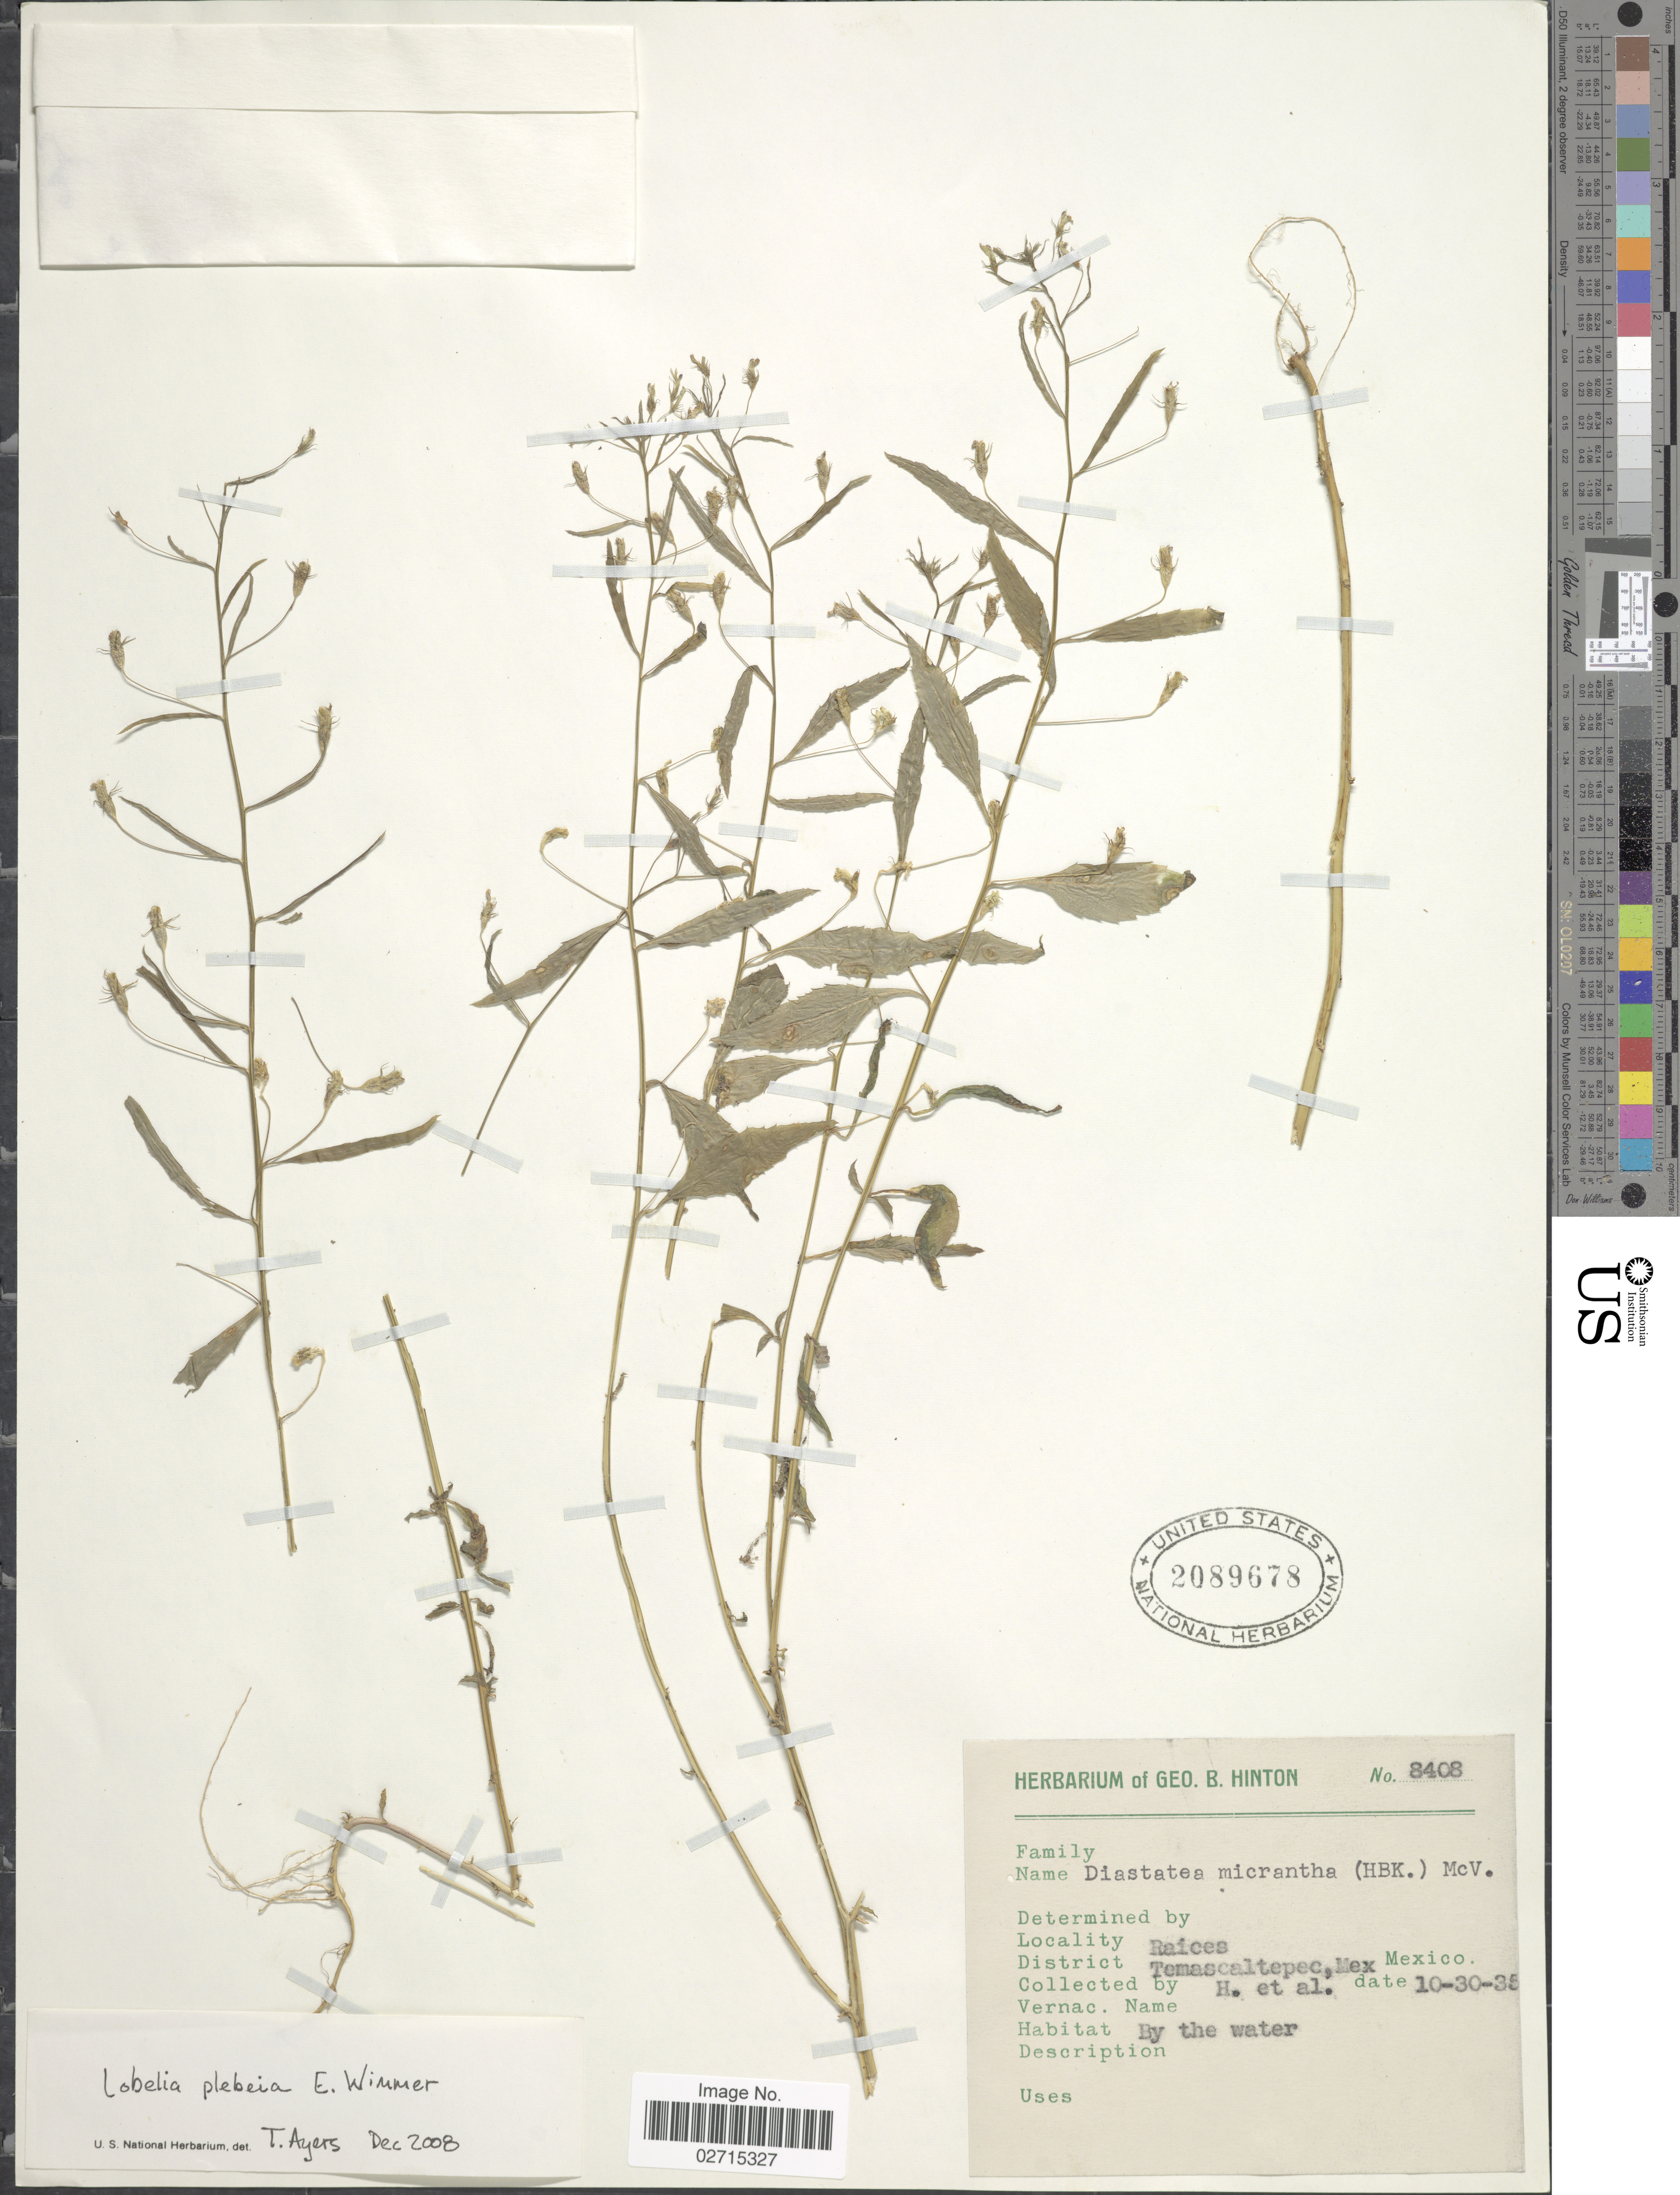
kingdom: Plantae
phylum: Tracheophyta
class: Magnoliopsida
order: Asterales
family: Campanulaceae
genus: Lobelia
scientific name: Lobelia plebeia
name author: E. Wimm.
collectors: G. B. Hinton & et al.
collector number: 8408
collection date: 1935-10-30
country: Mexico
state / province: México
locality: Raices, District Temascaltepec; By the water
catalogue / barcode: US 2089678